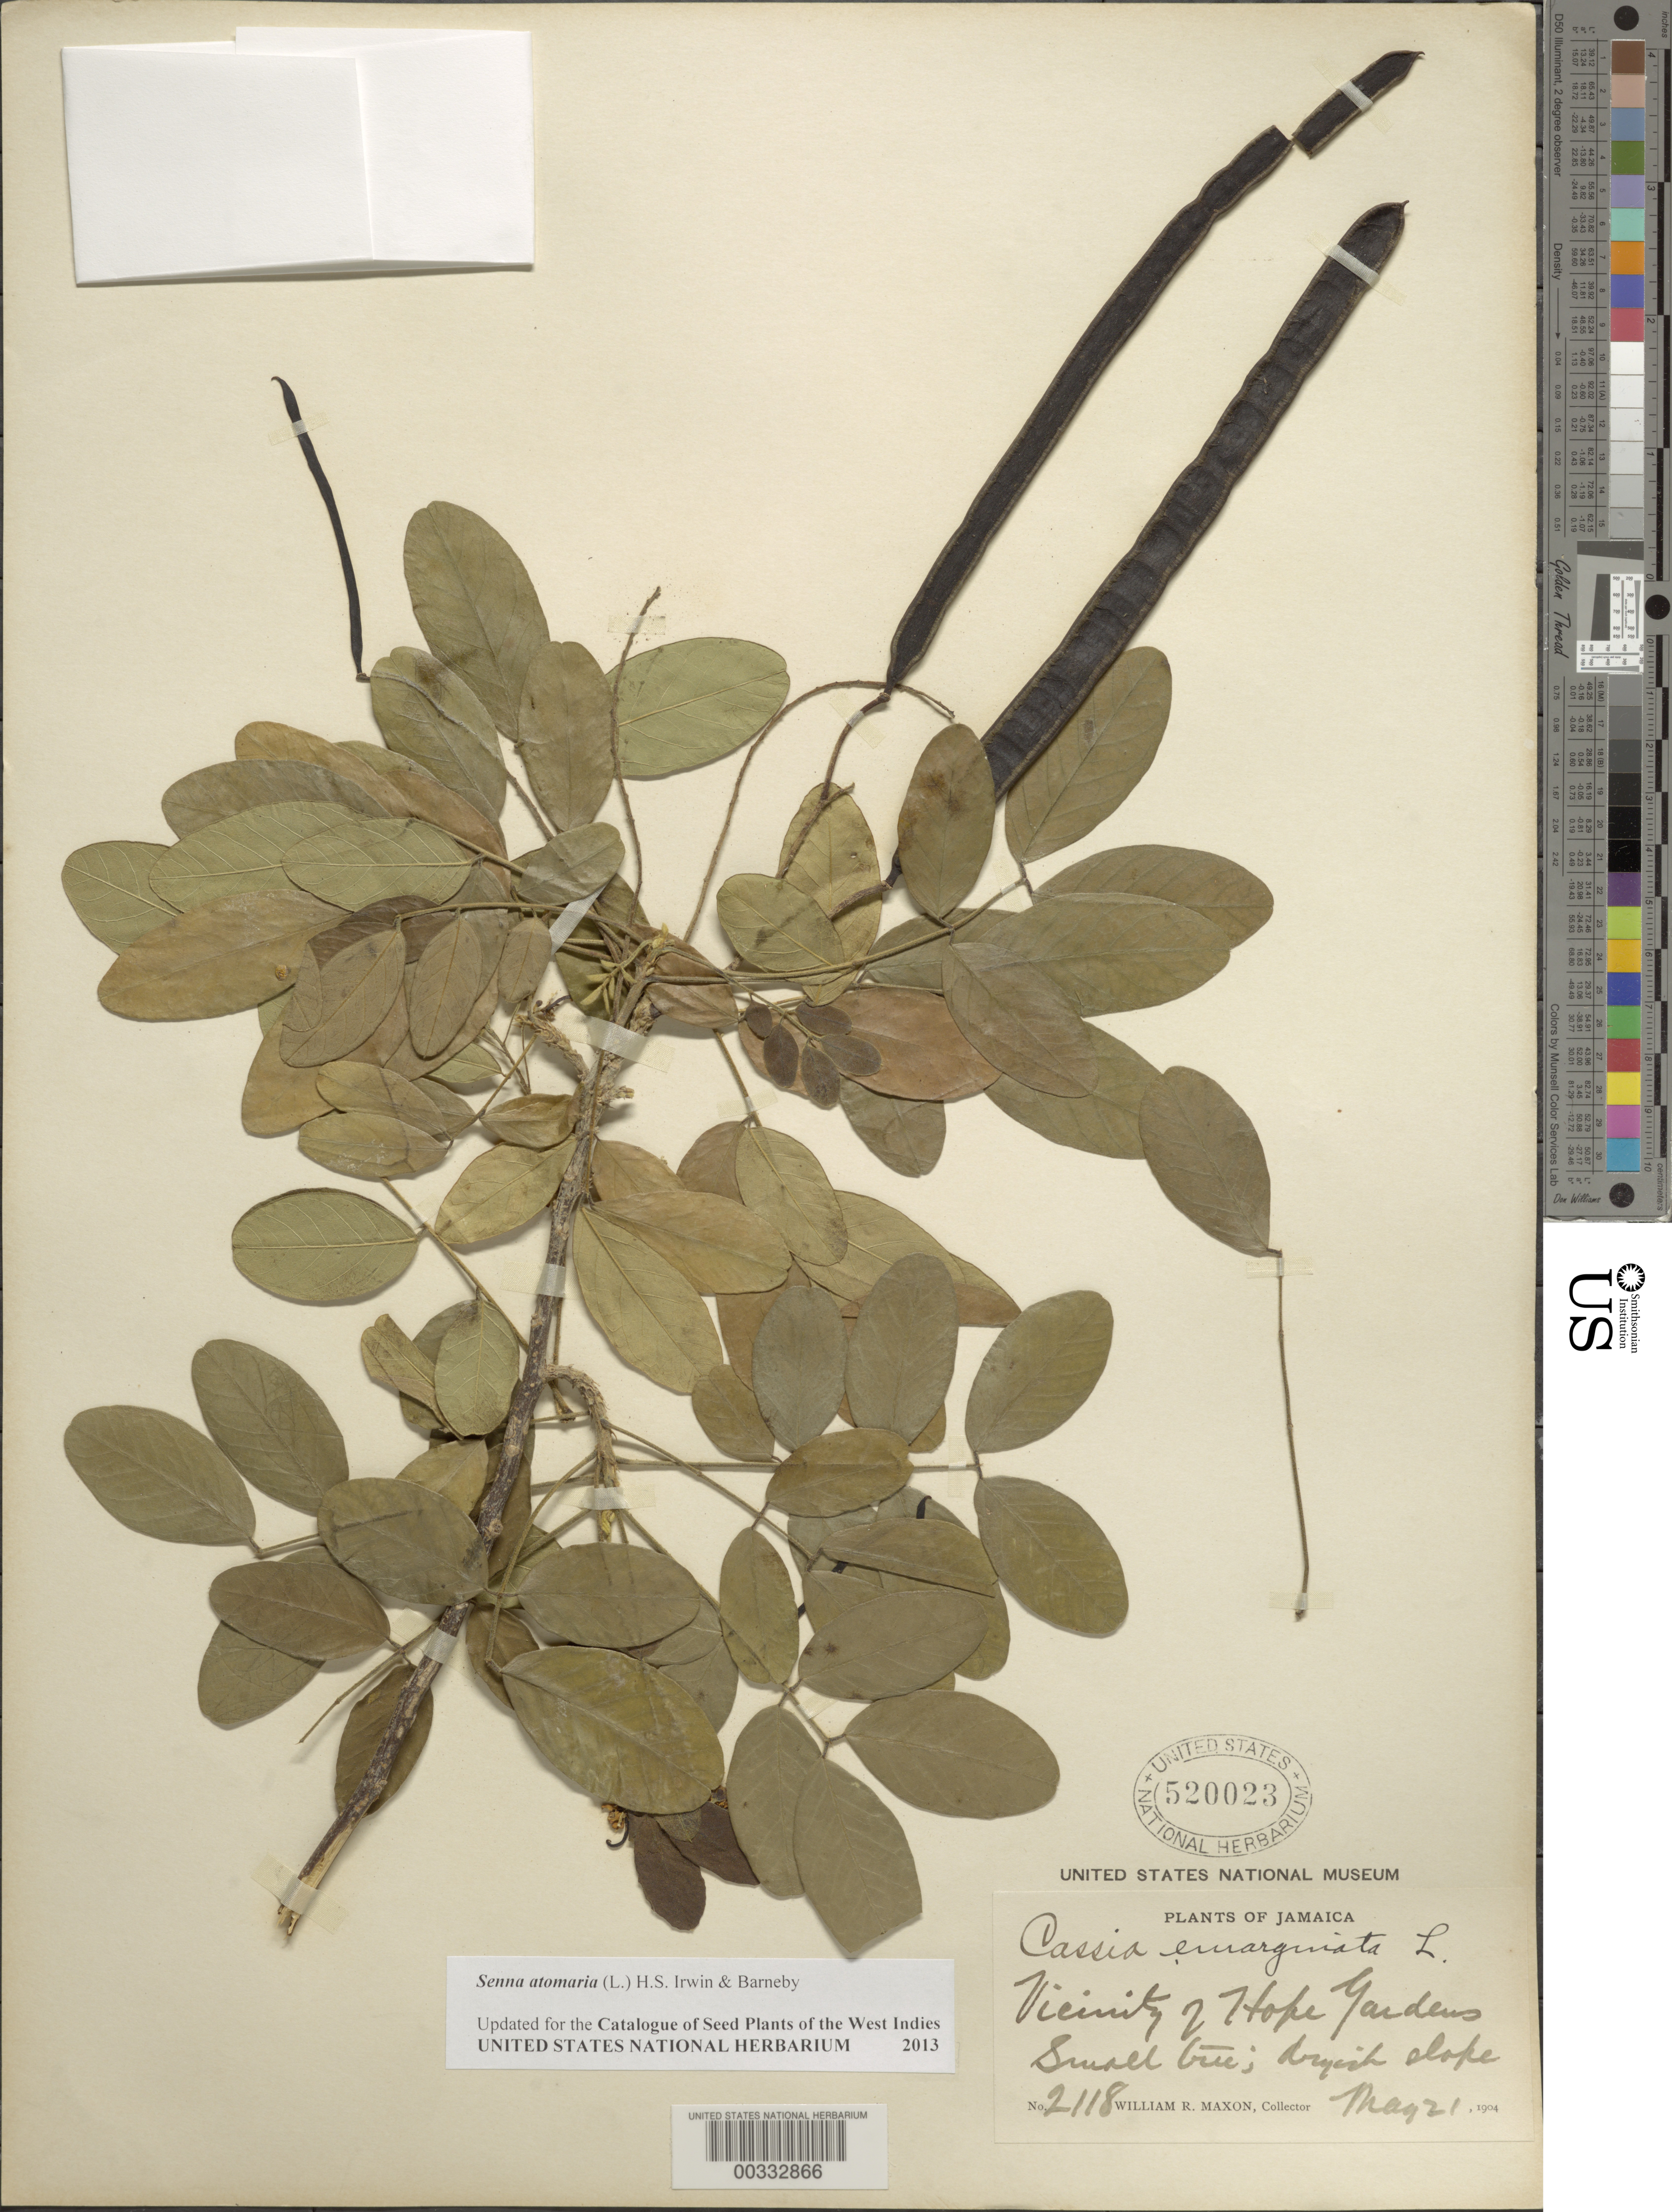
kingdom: Plantae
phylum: Tracheophyta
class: Magnoliopsida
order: Fabales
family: Fabaceae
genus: Senna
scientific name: Senna atomaria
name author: (L.) H.S. Irwin & Barneby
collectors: W. R. Maxon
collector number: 2118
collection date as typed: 21 Mar 1904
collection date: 1904-03-21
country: Jamaica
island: Greater Antilles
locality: Vicinity of hope gardens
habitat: Dryish slope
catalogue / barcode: US 520023